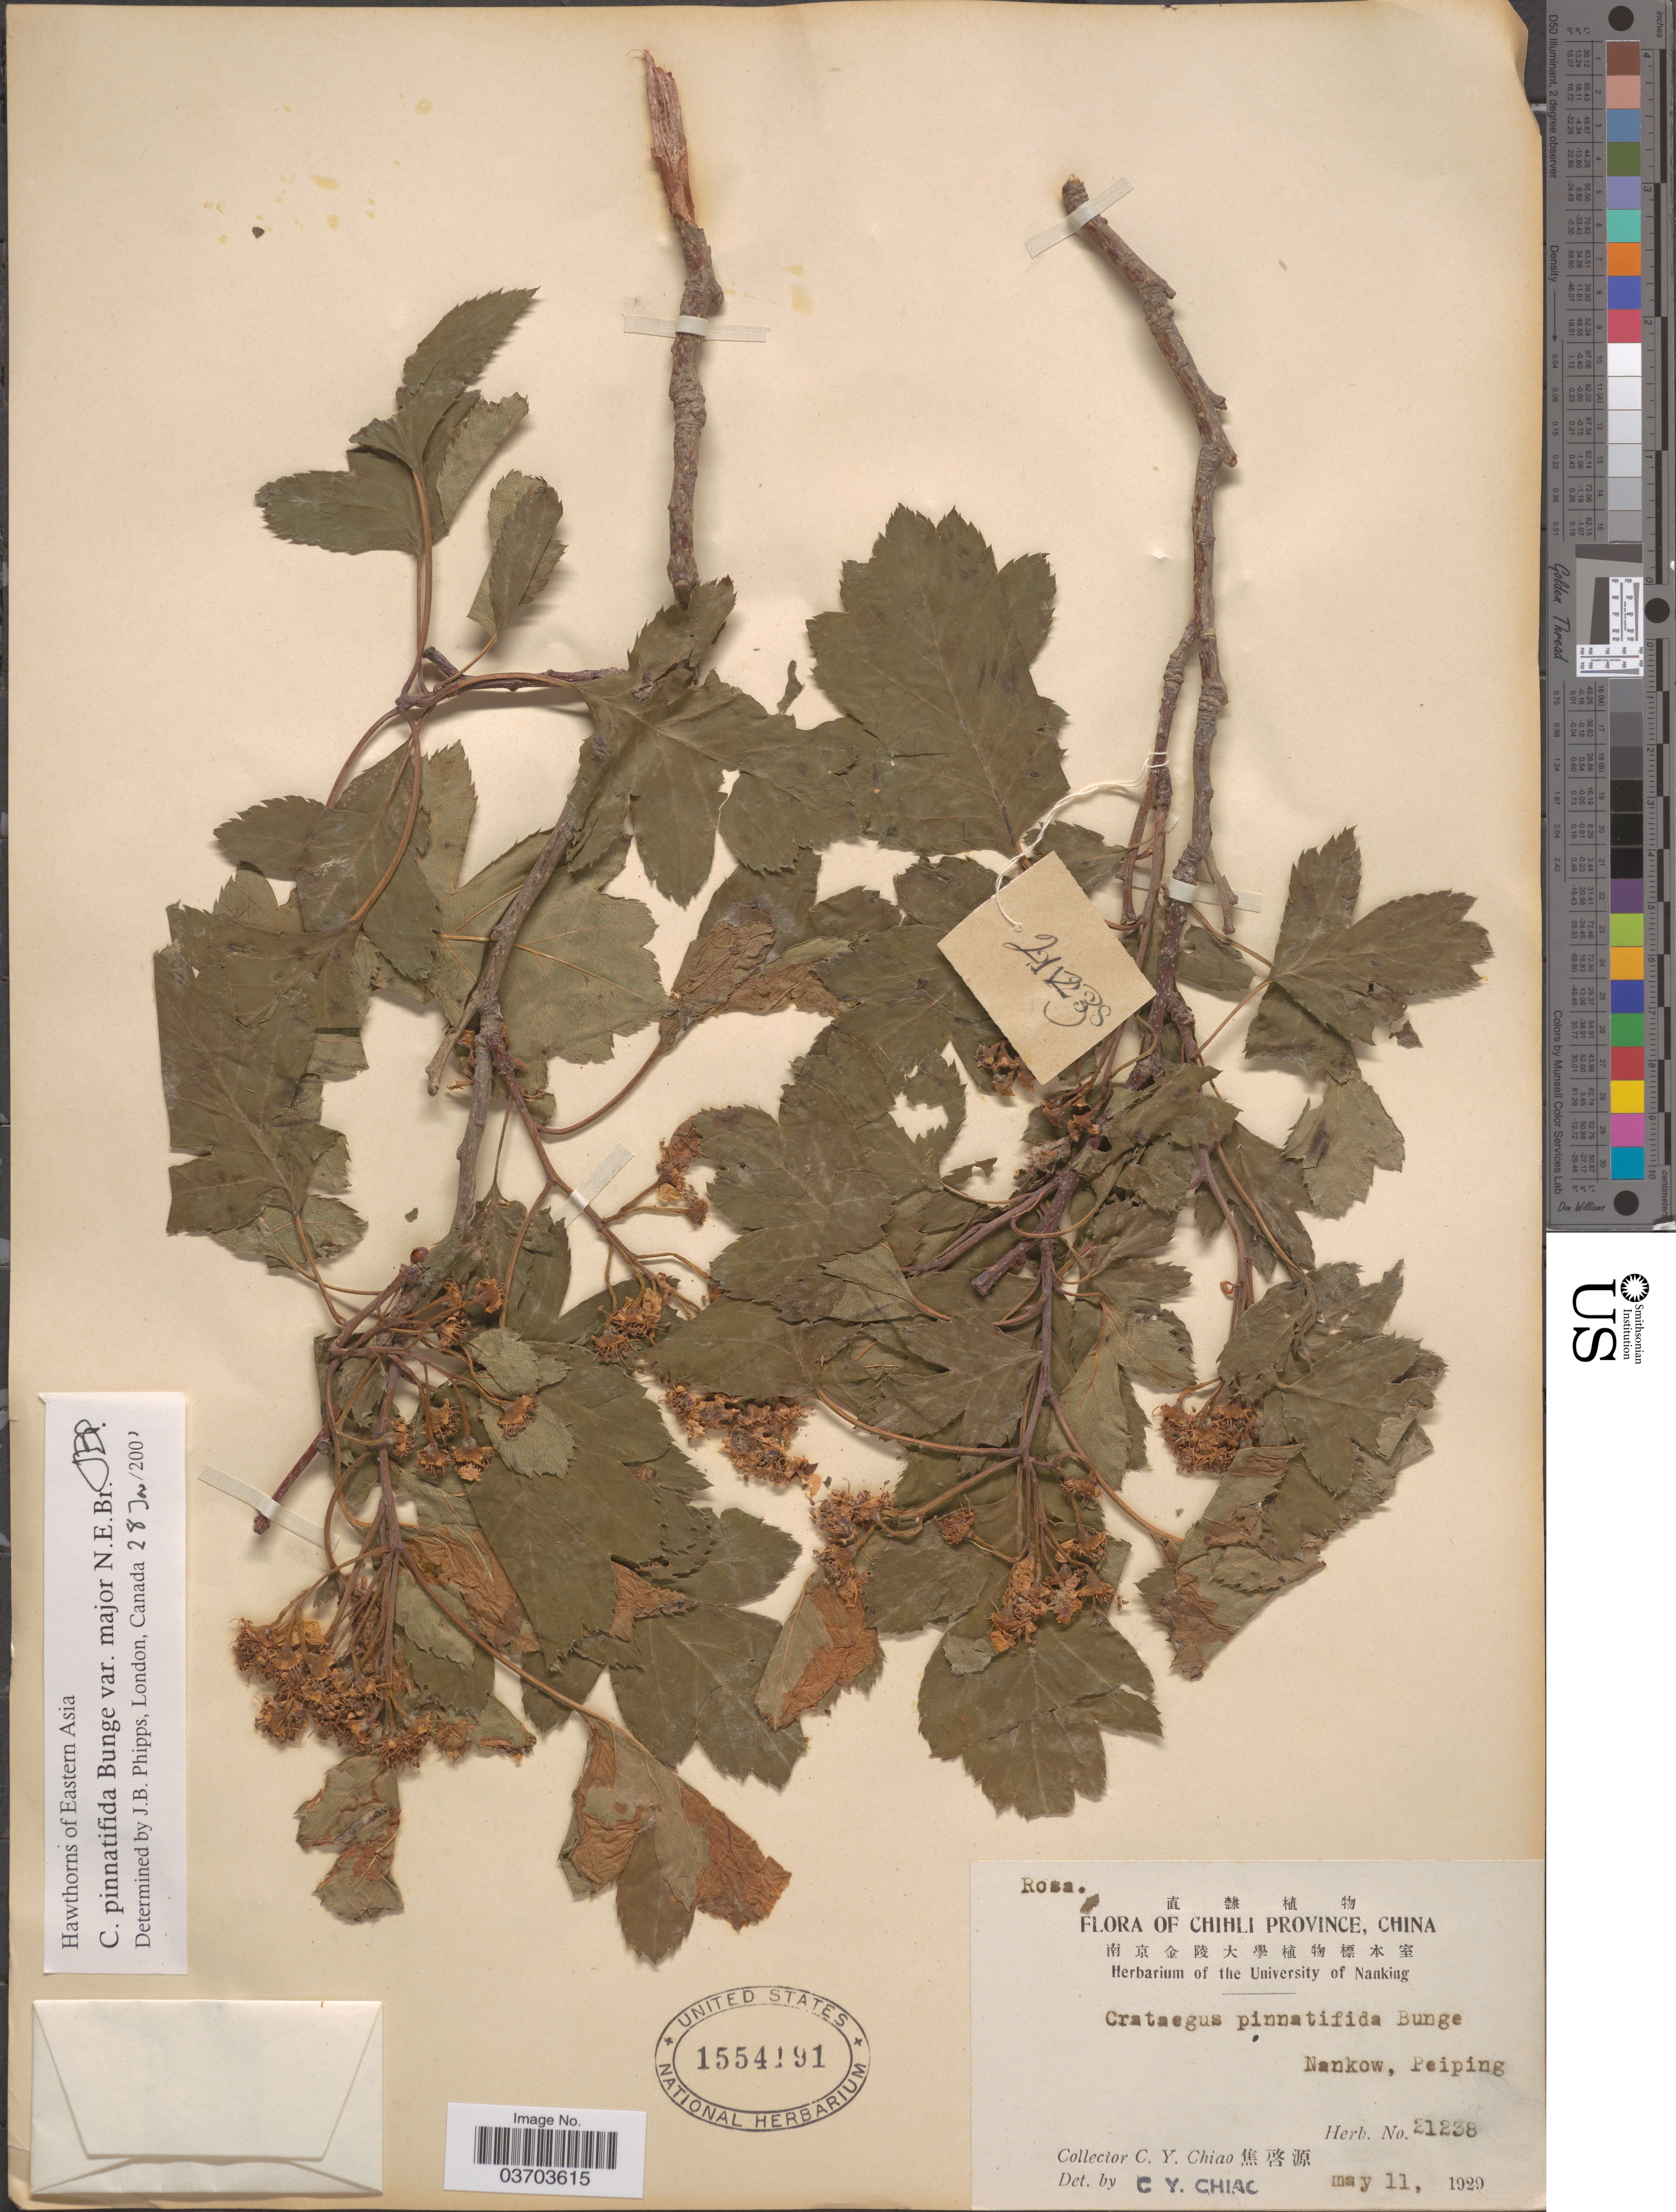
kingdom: Plantae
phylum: Tracheophyta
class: Magnoliopsida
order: Rosales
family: Rosaceae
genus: Crataegus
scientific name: Crataegus pinnatifida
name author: Bunge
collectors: C. Y. Chiao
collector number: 21238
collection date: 1929-05-11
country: China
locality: Chihli Province. Nankow, Peiping.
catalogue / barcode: US 1554191